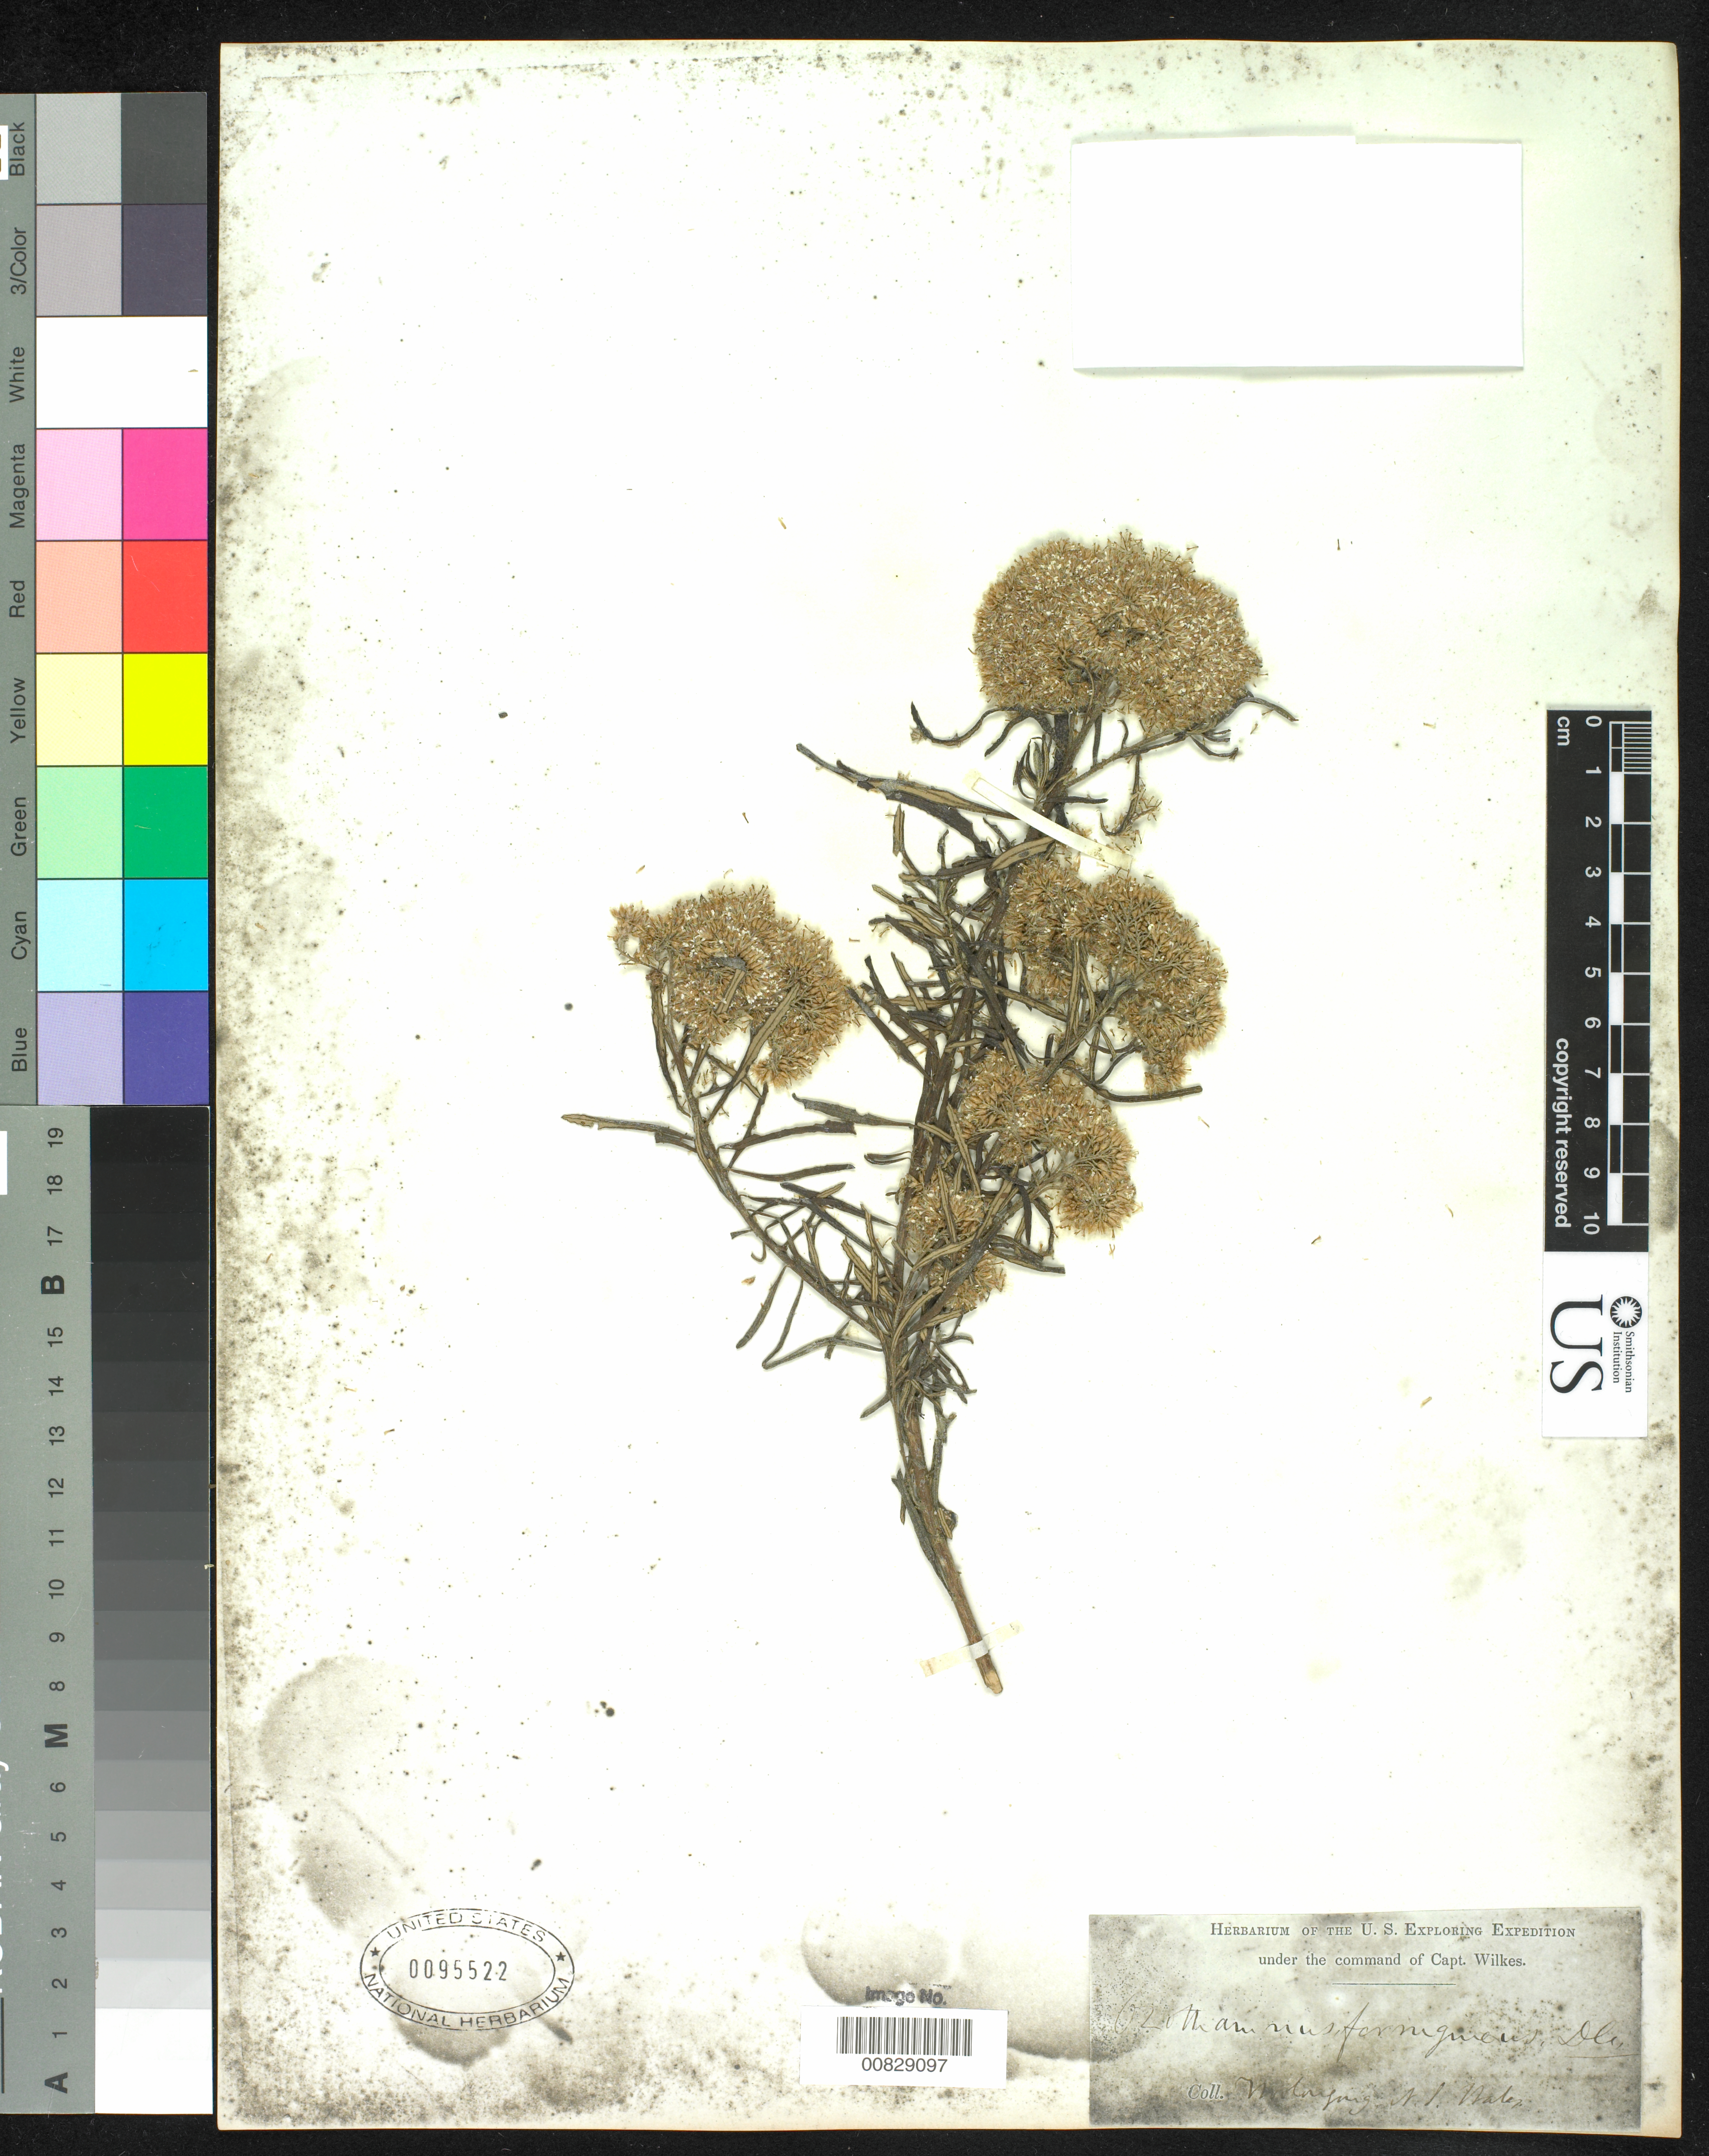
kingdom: Plantae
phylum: Tracheophyta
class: Magnoliopsida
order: Asterales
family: Asteraceae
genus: Ozothamnus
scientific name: Ozothamnus ferrugineus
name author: (Labill.) Sweet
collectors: Wilkes Explor. Exped.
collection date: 1838/1842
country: Australia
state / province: New South Wales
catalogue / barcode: US 95522